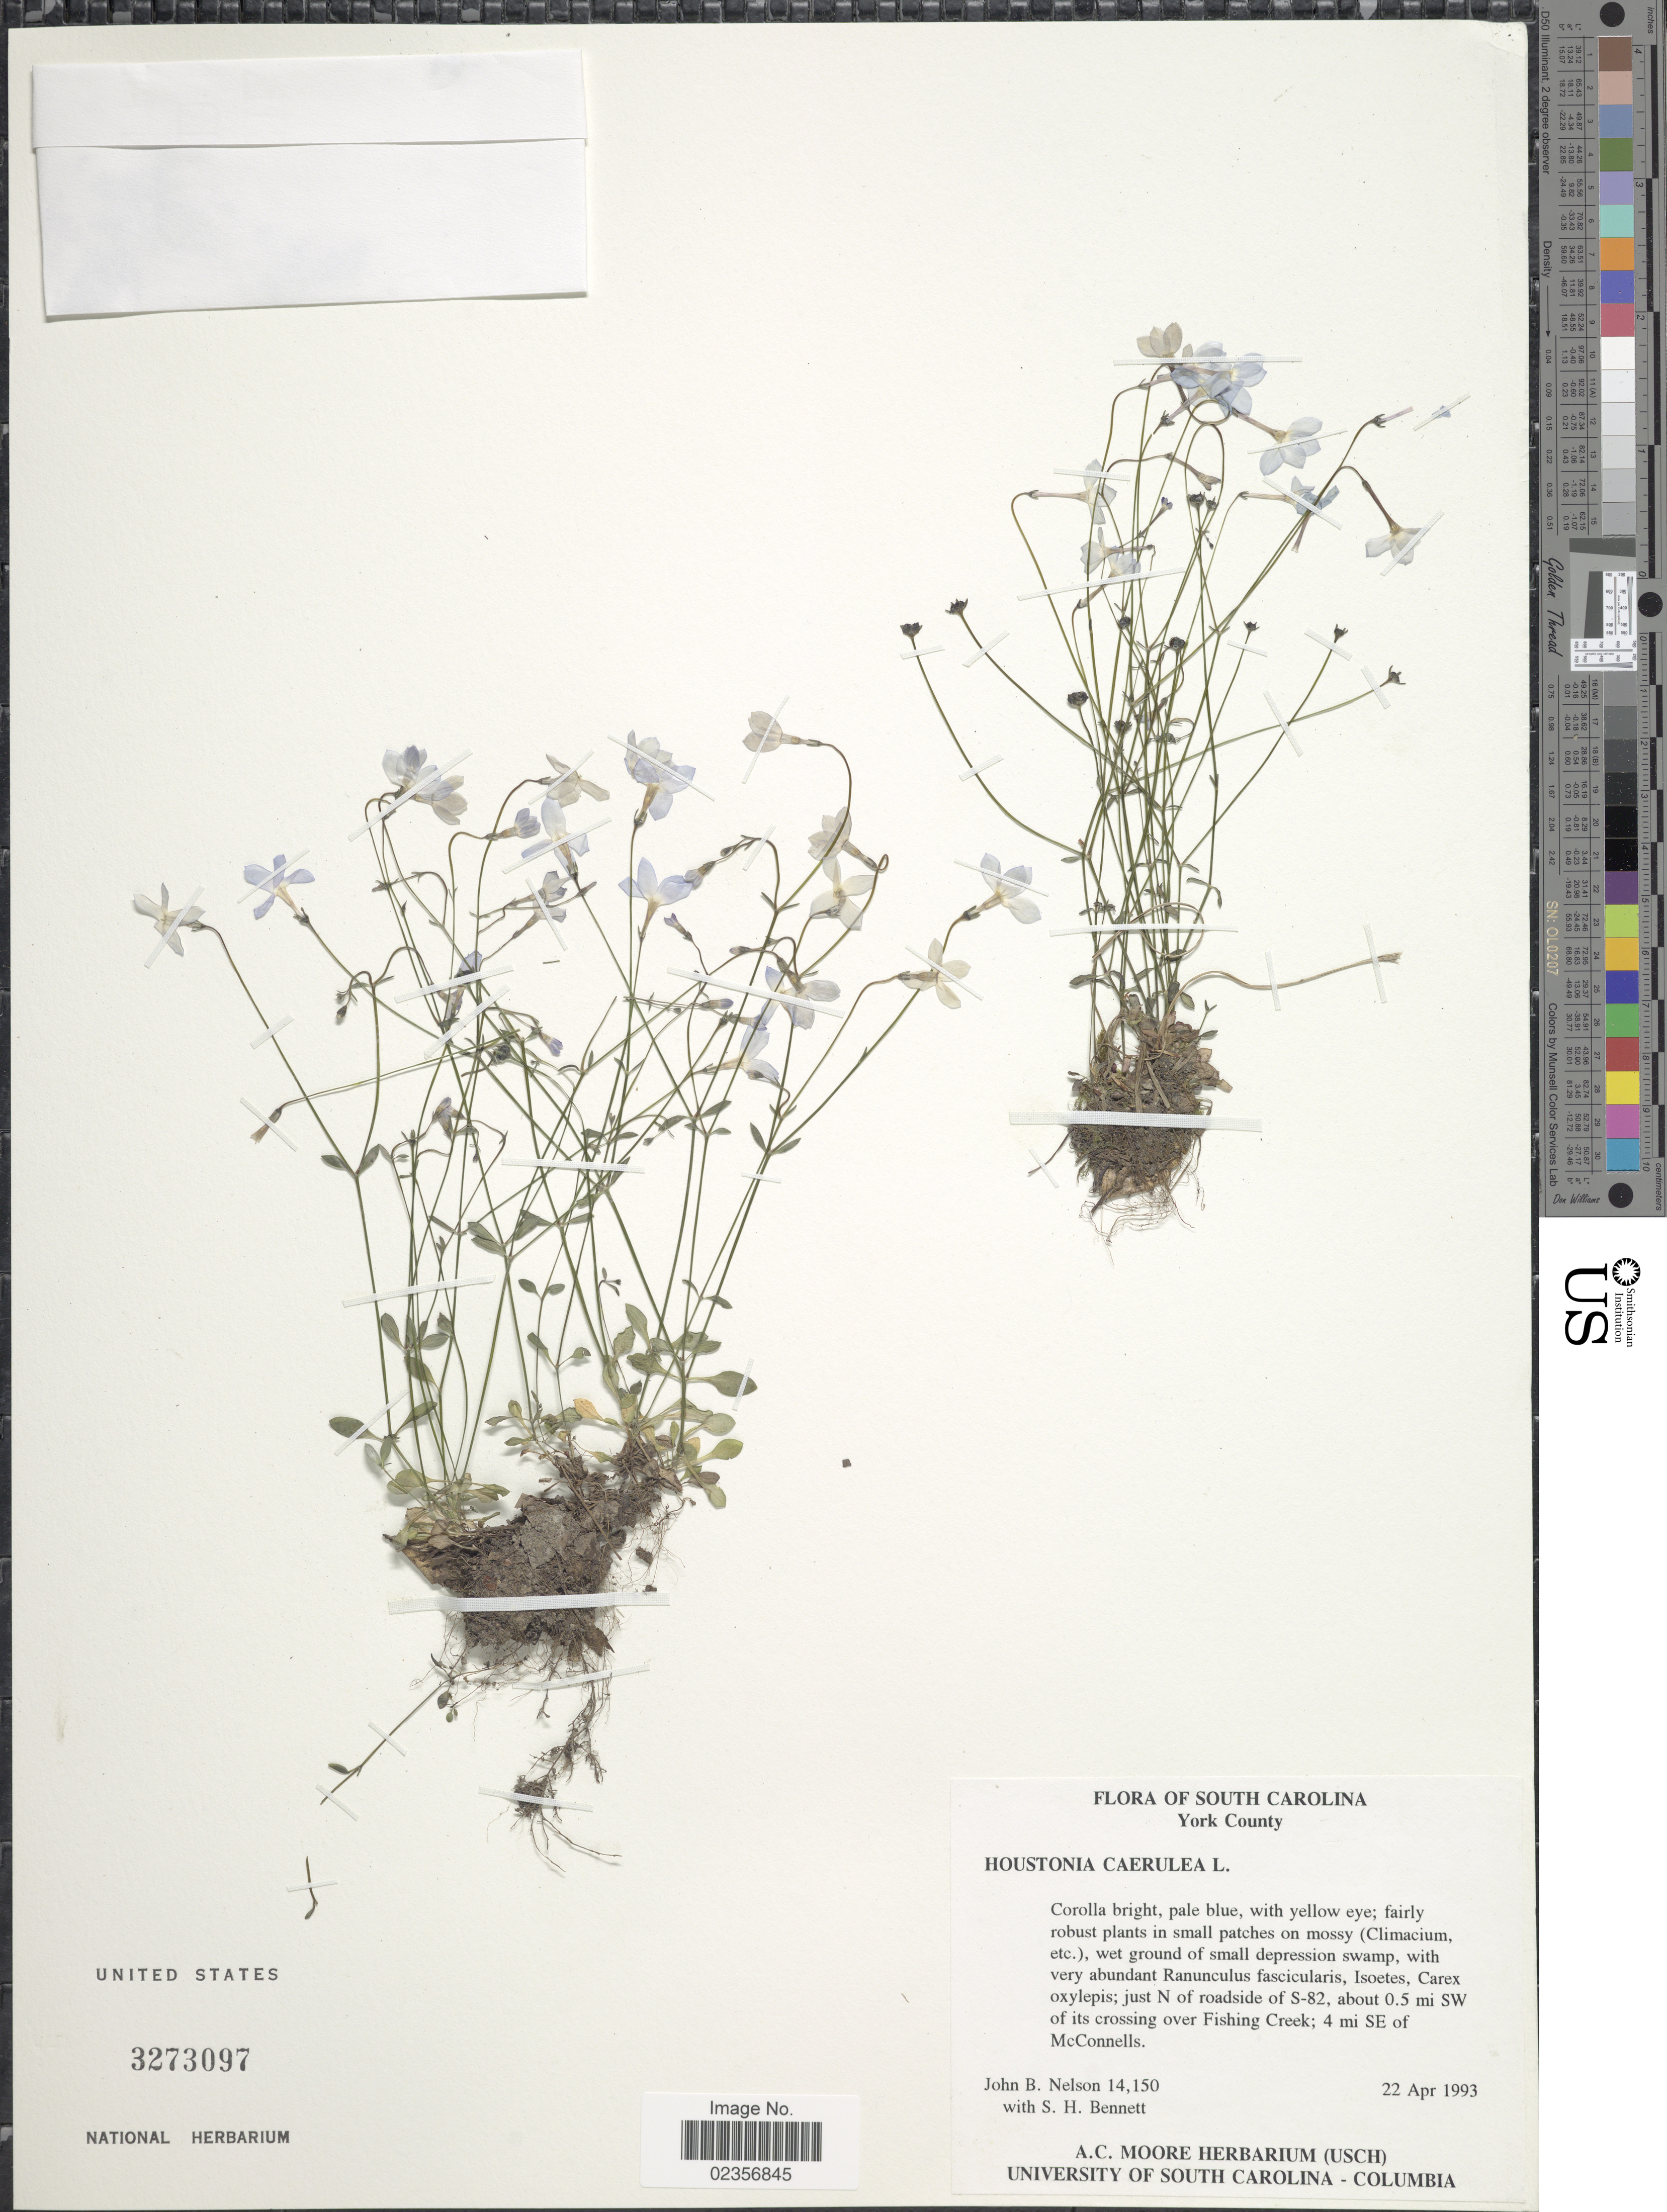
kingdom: Plantae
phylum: Tracheophyta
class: Magnoliopsida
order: Gentianales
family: Rubiaceae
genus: Houstonia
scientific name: Houstonia caerulea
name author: L.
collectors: J. B. Nelson & S. Bennett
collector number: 14150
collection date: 1993-04-22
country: United States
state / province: South Carolina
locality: York County, just N of roadside of S-82, about 0.5 mi SW of its crossing over Fishing Creek; 4 mi SE of McConnells.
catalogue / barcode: US 3273097